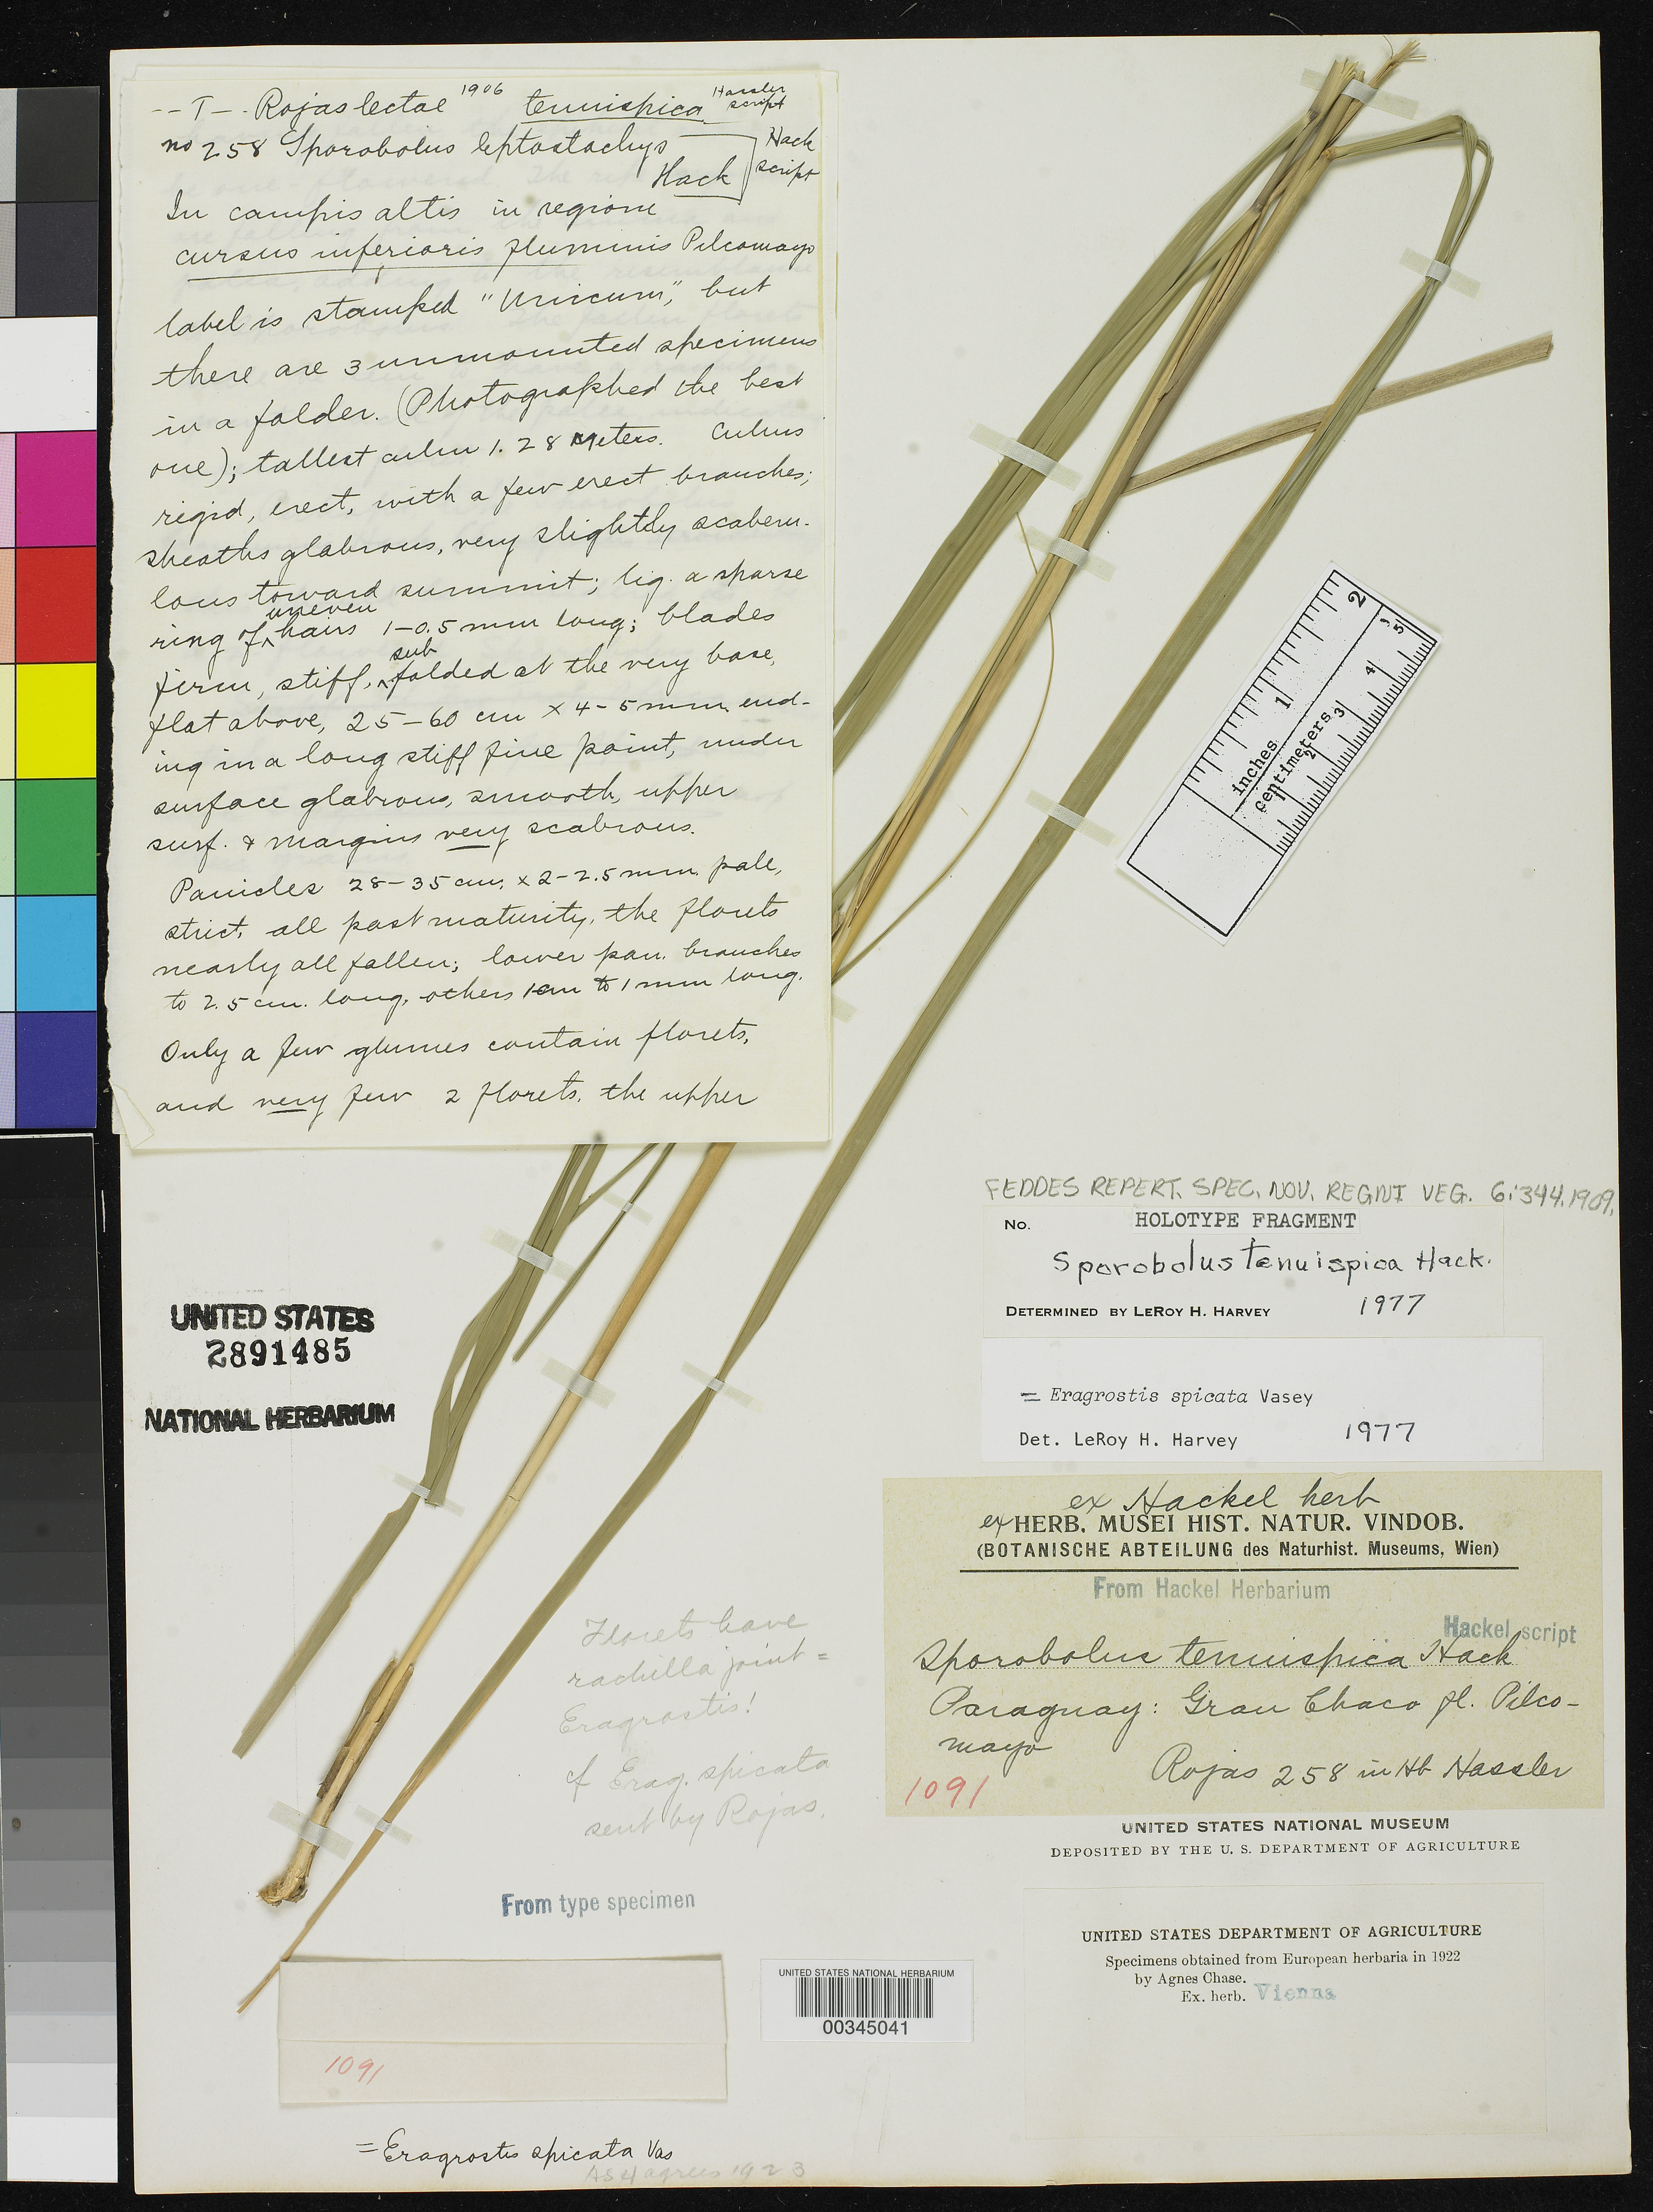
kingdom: Plantae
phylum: Tracheophyta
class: Liliopsida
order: Poales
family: Poaceae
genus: Sporobolus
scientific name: Sporobolus tenuispica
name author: Hack.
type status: Type Fragment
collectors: T. Rojas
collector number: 258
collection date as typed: Jun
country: Paraguay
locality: Gran Chaco Pl. Pilcomayo.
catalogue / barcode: US 2891485